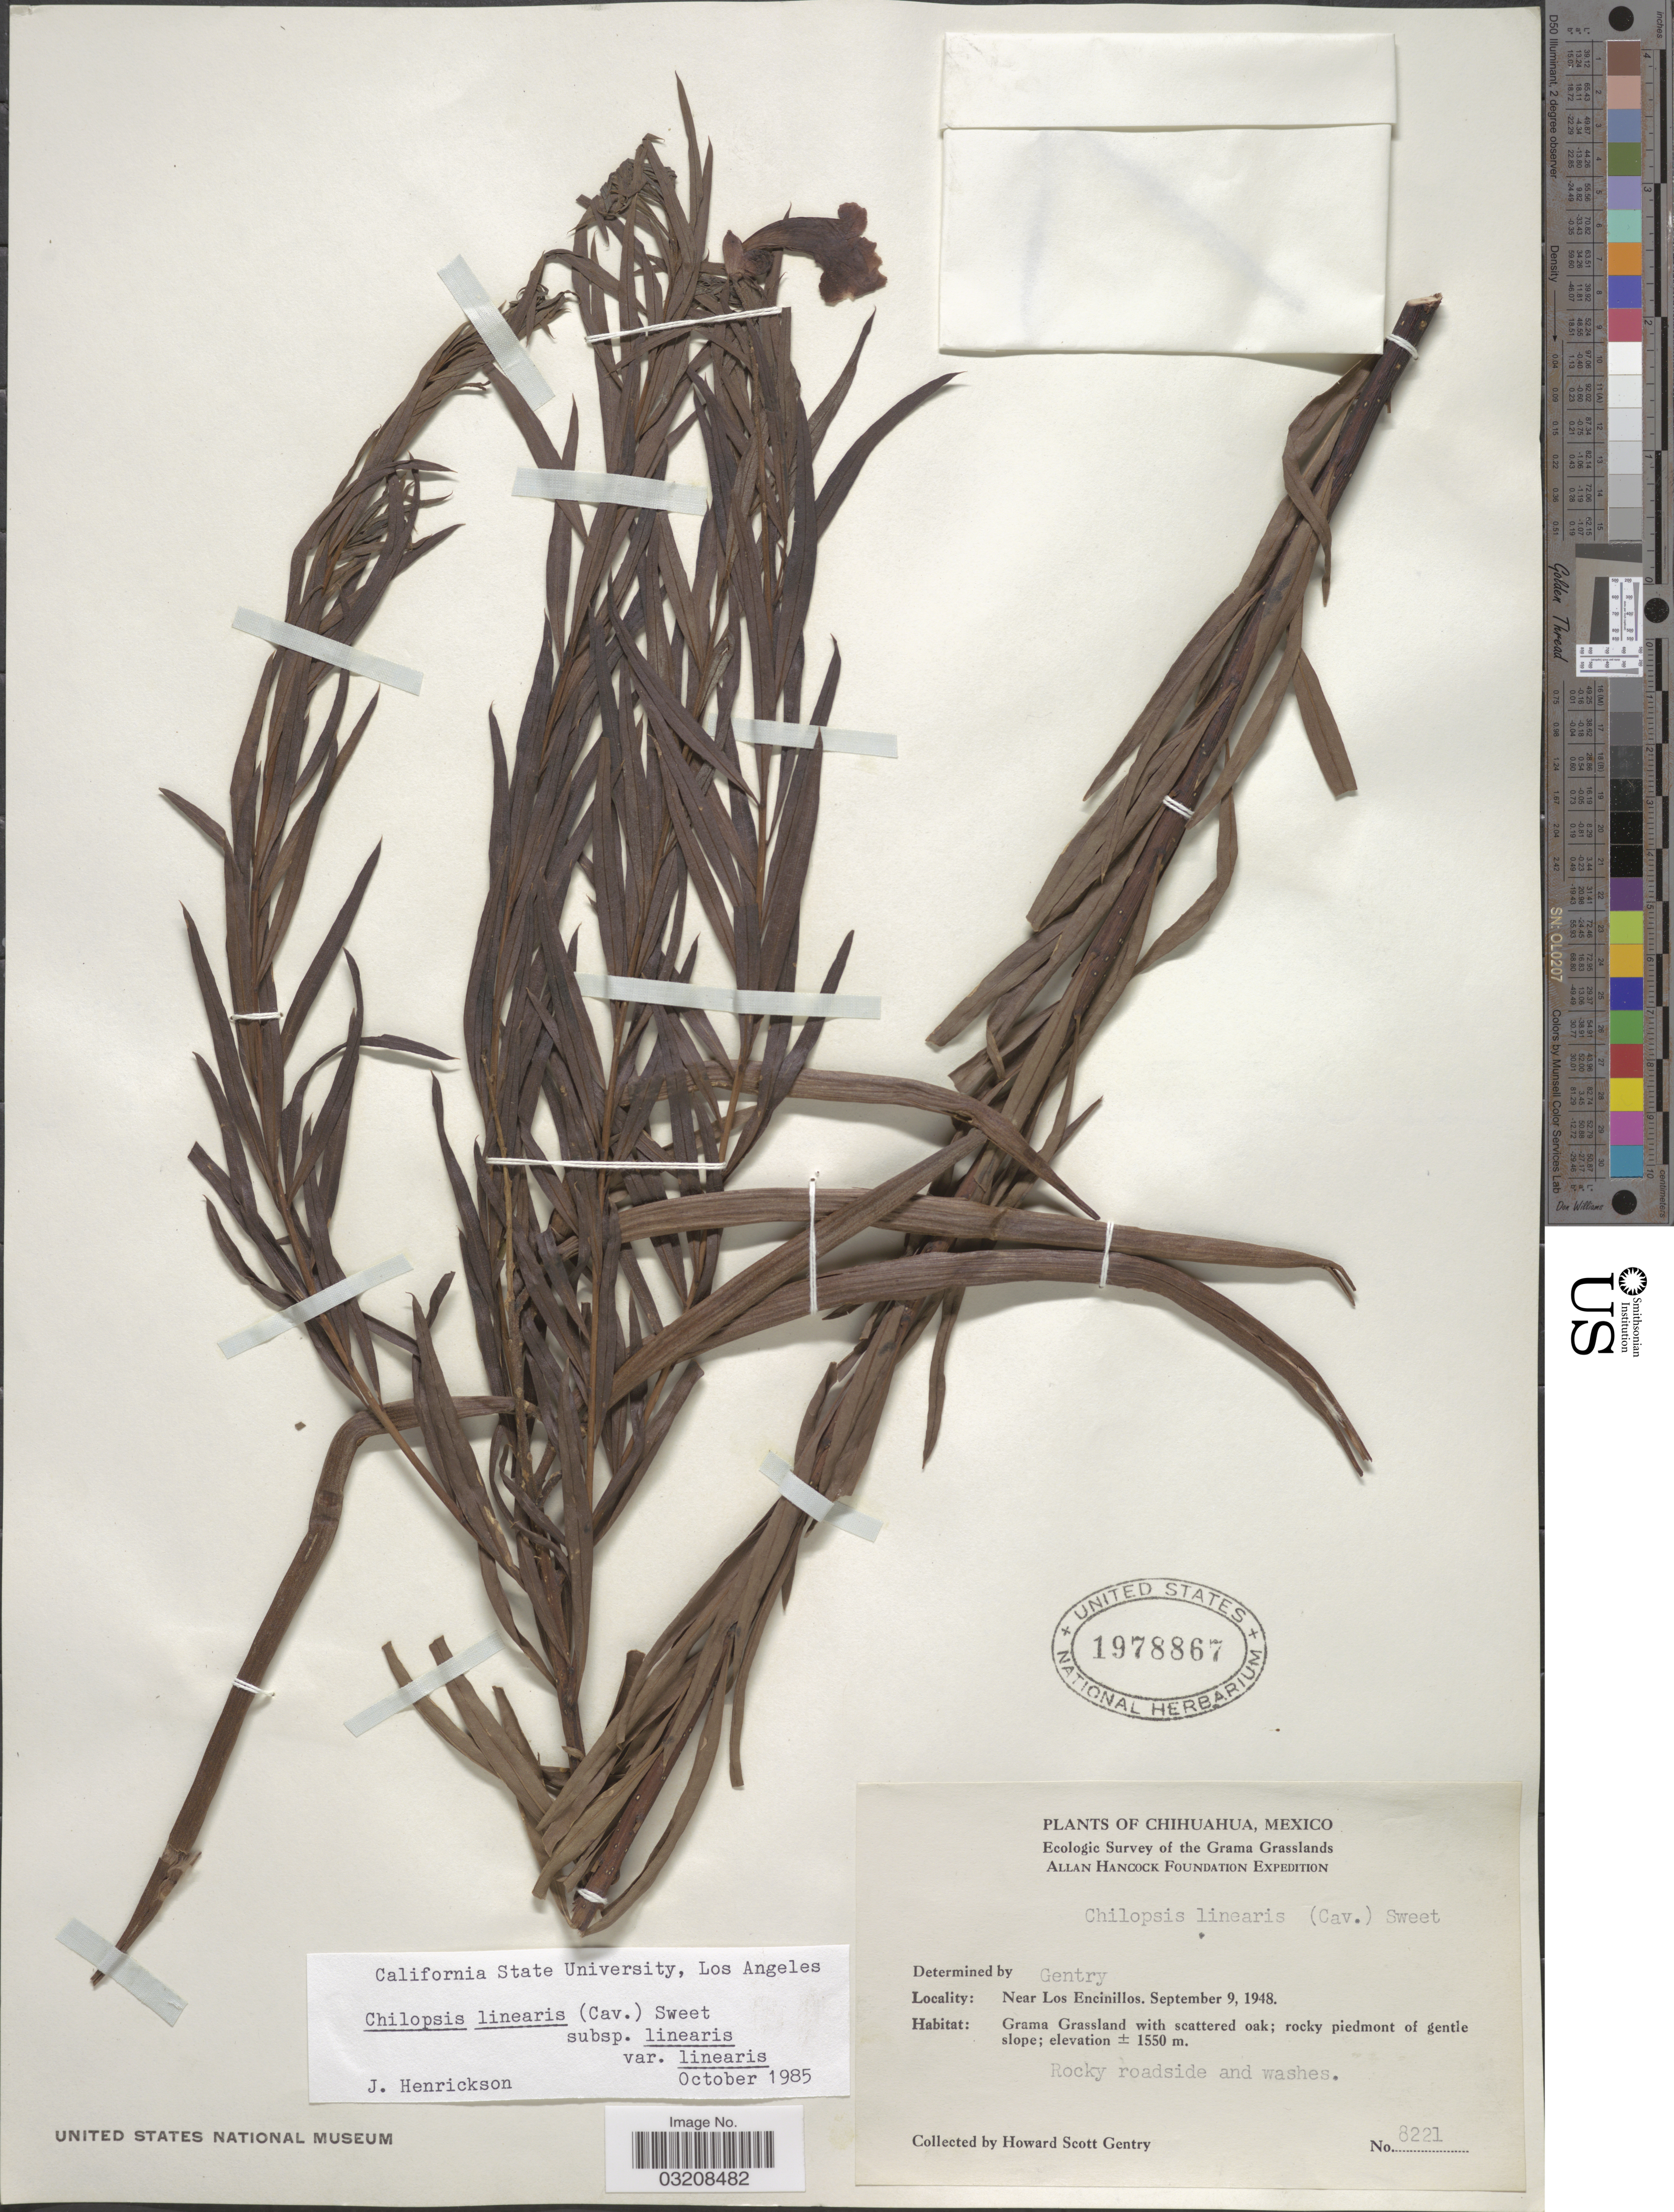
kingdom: Plantae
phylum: Tracheophyta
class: Magnoliopsida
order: Lamiales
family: Bignoniaceae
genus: Chilopsis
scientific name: Chilopsis linearis subsp. linearis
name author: (Cav.) Sweet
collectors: H. S. Gentry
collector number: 8221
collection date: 1948-09-09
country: Mexico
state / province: Chihuahua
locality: Near Los Encinillos.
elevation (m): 1550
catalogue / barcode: US 1978867